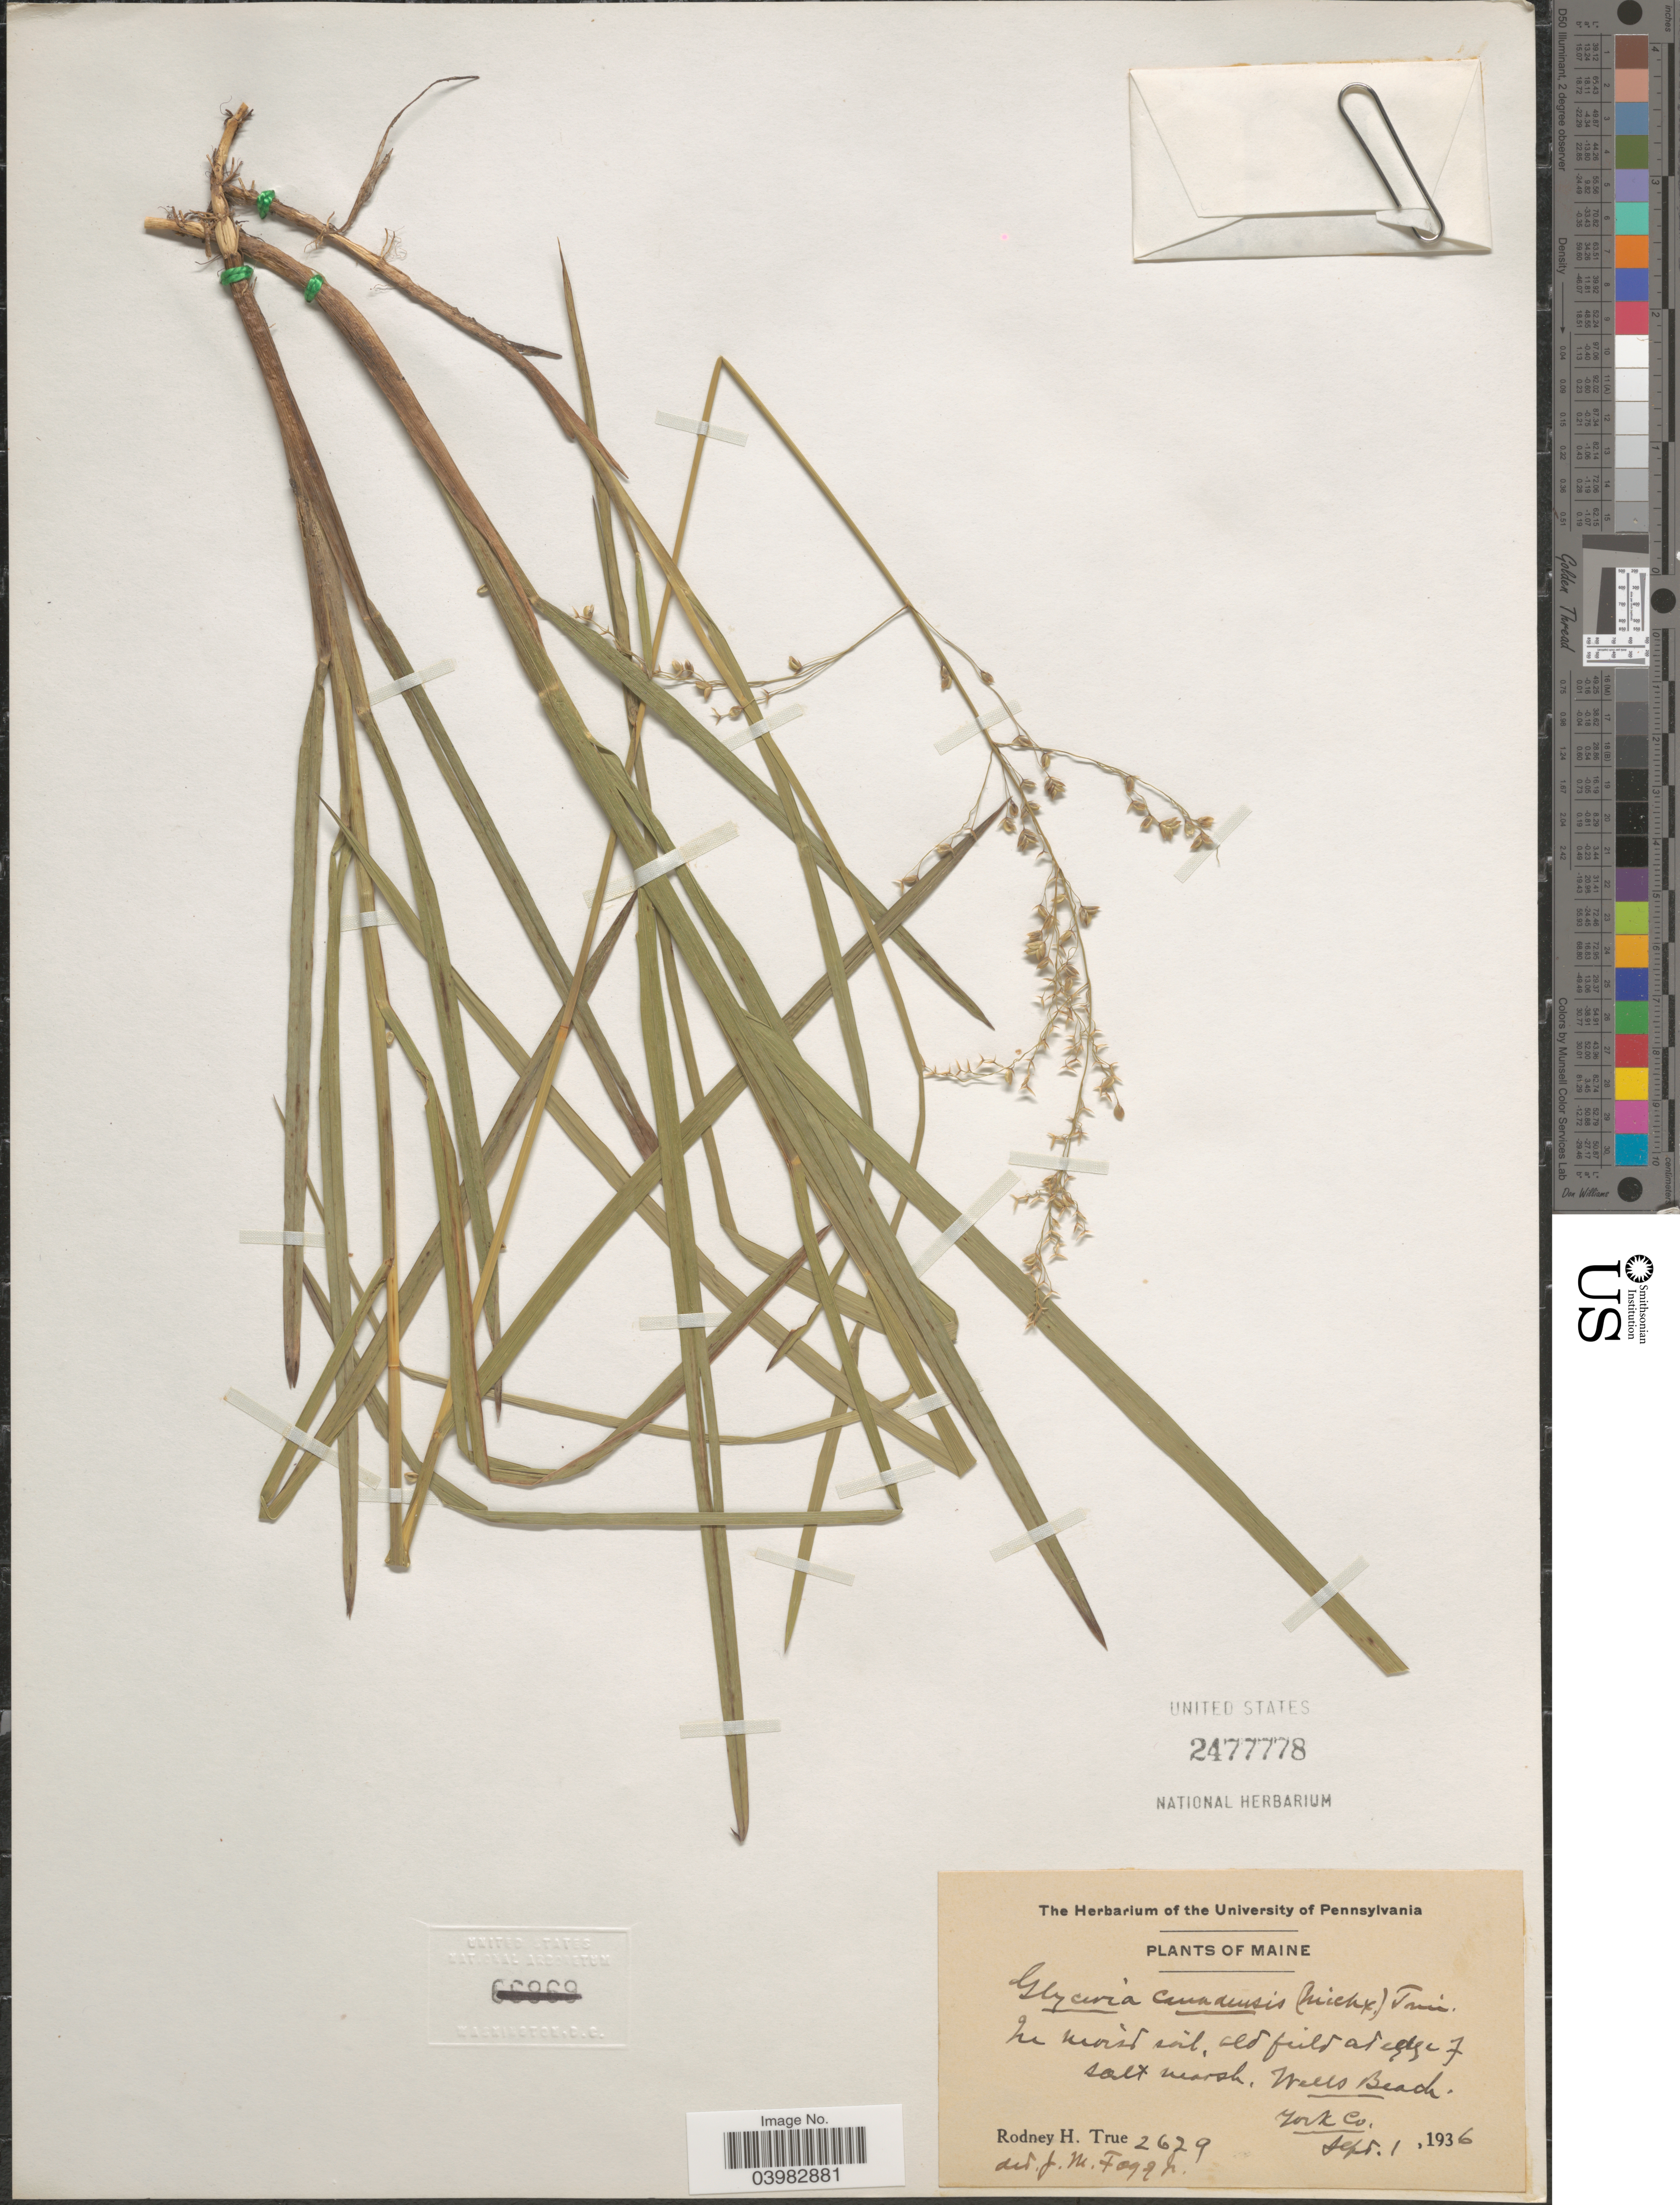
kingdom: Plantae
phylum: Tracheophyta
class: Liliopsida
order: Poales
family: Poaceae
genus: Glyceria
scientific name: Glyceria canadensis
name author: (Michx.) Trin.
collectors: R. H. True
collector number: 2629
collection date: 1936-09-01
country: United States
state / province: Maine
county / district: York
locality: Wells Beach, York Co.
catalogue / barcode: US 2477778